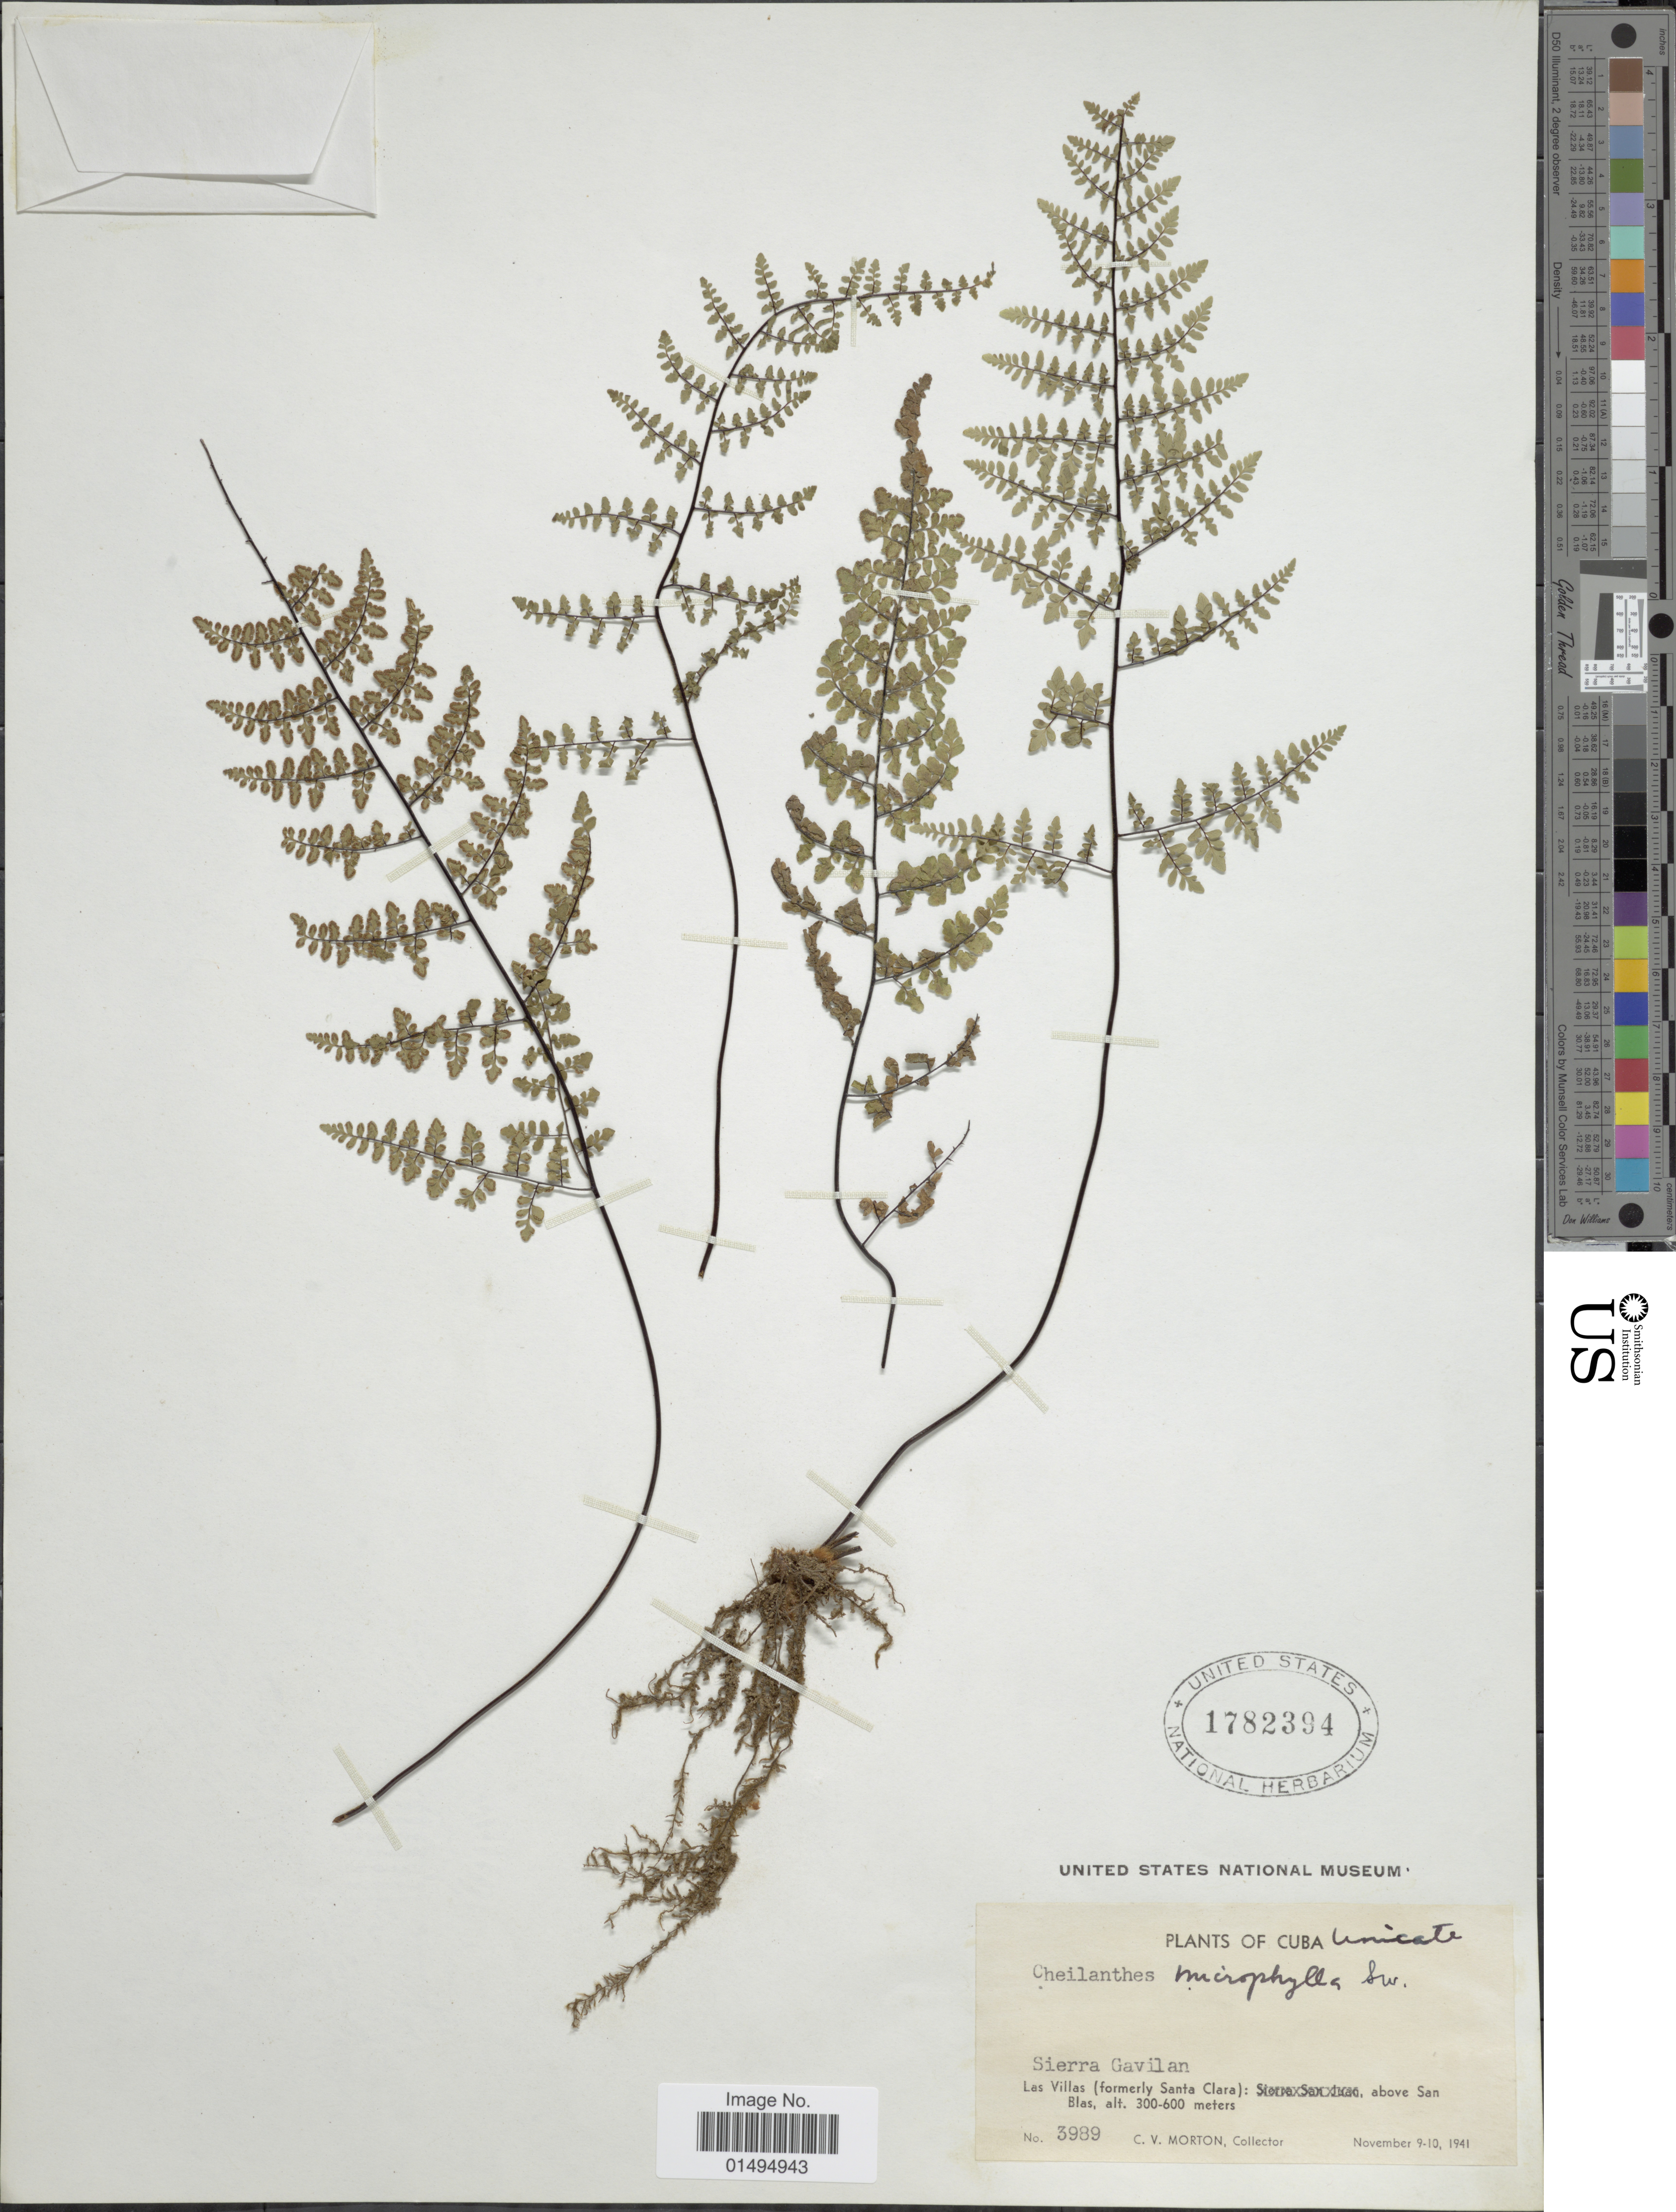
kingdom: Plantae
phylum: Tracheophyta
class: Polypodiopsida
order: Polypodiales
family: Pteridaceae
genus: Myriopteris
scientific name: Myriopteris microphylla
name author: (Sw.) Grusz & Windham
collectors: C. V. Morton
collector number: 3989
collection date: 1941-11-09/1941-11-10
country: Cuba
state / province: Las Villas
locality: Sierra Gavilan, Las Villas (Formerly Santa Clara): above San Blas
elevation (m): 300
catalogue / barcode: US 1782394